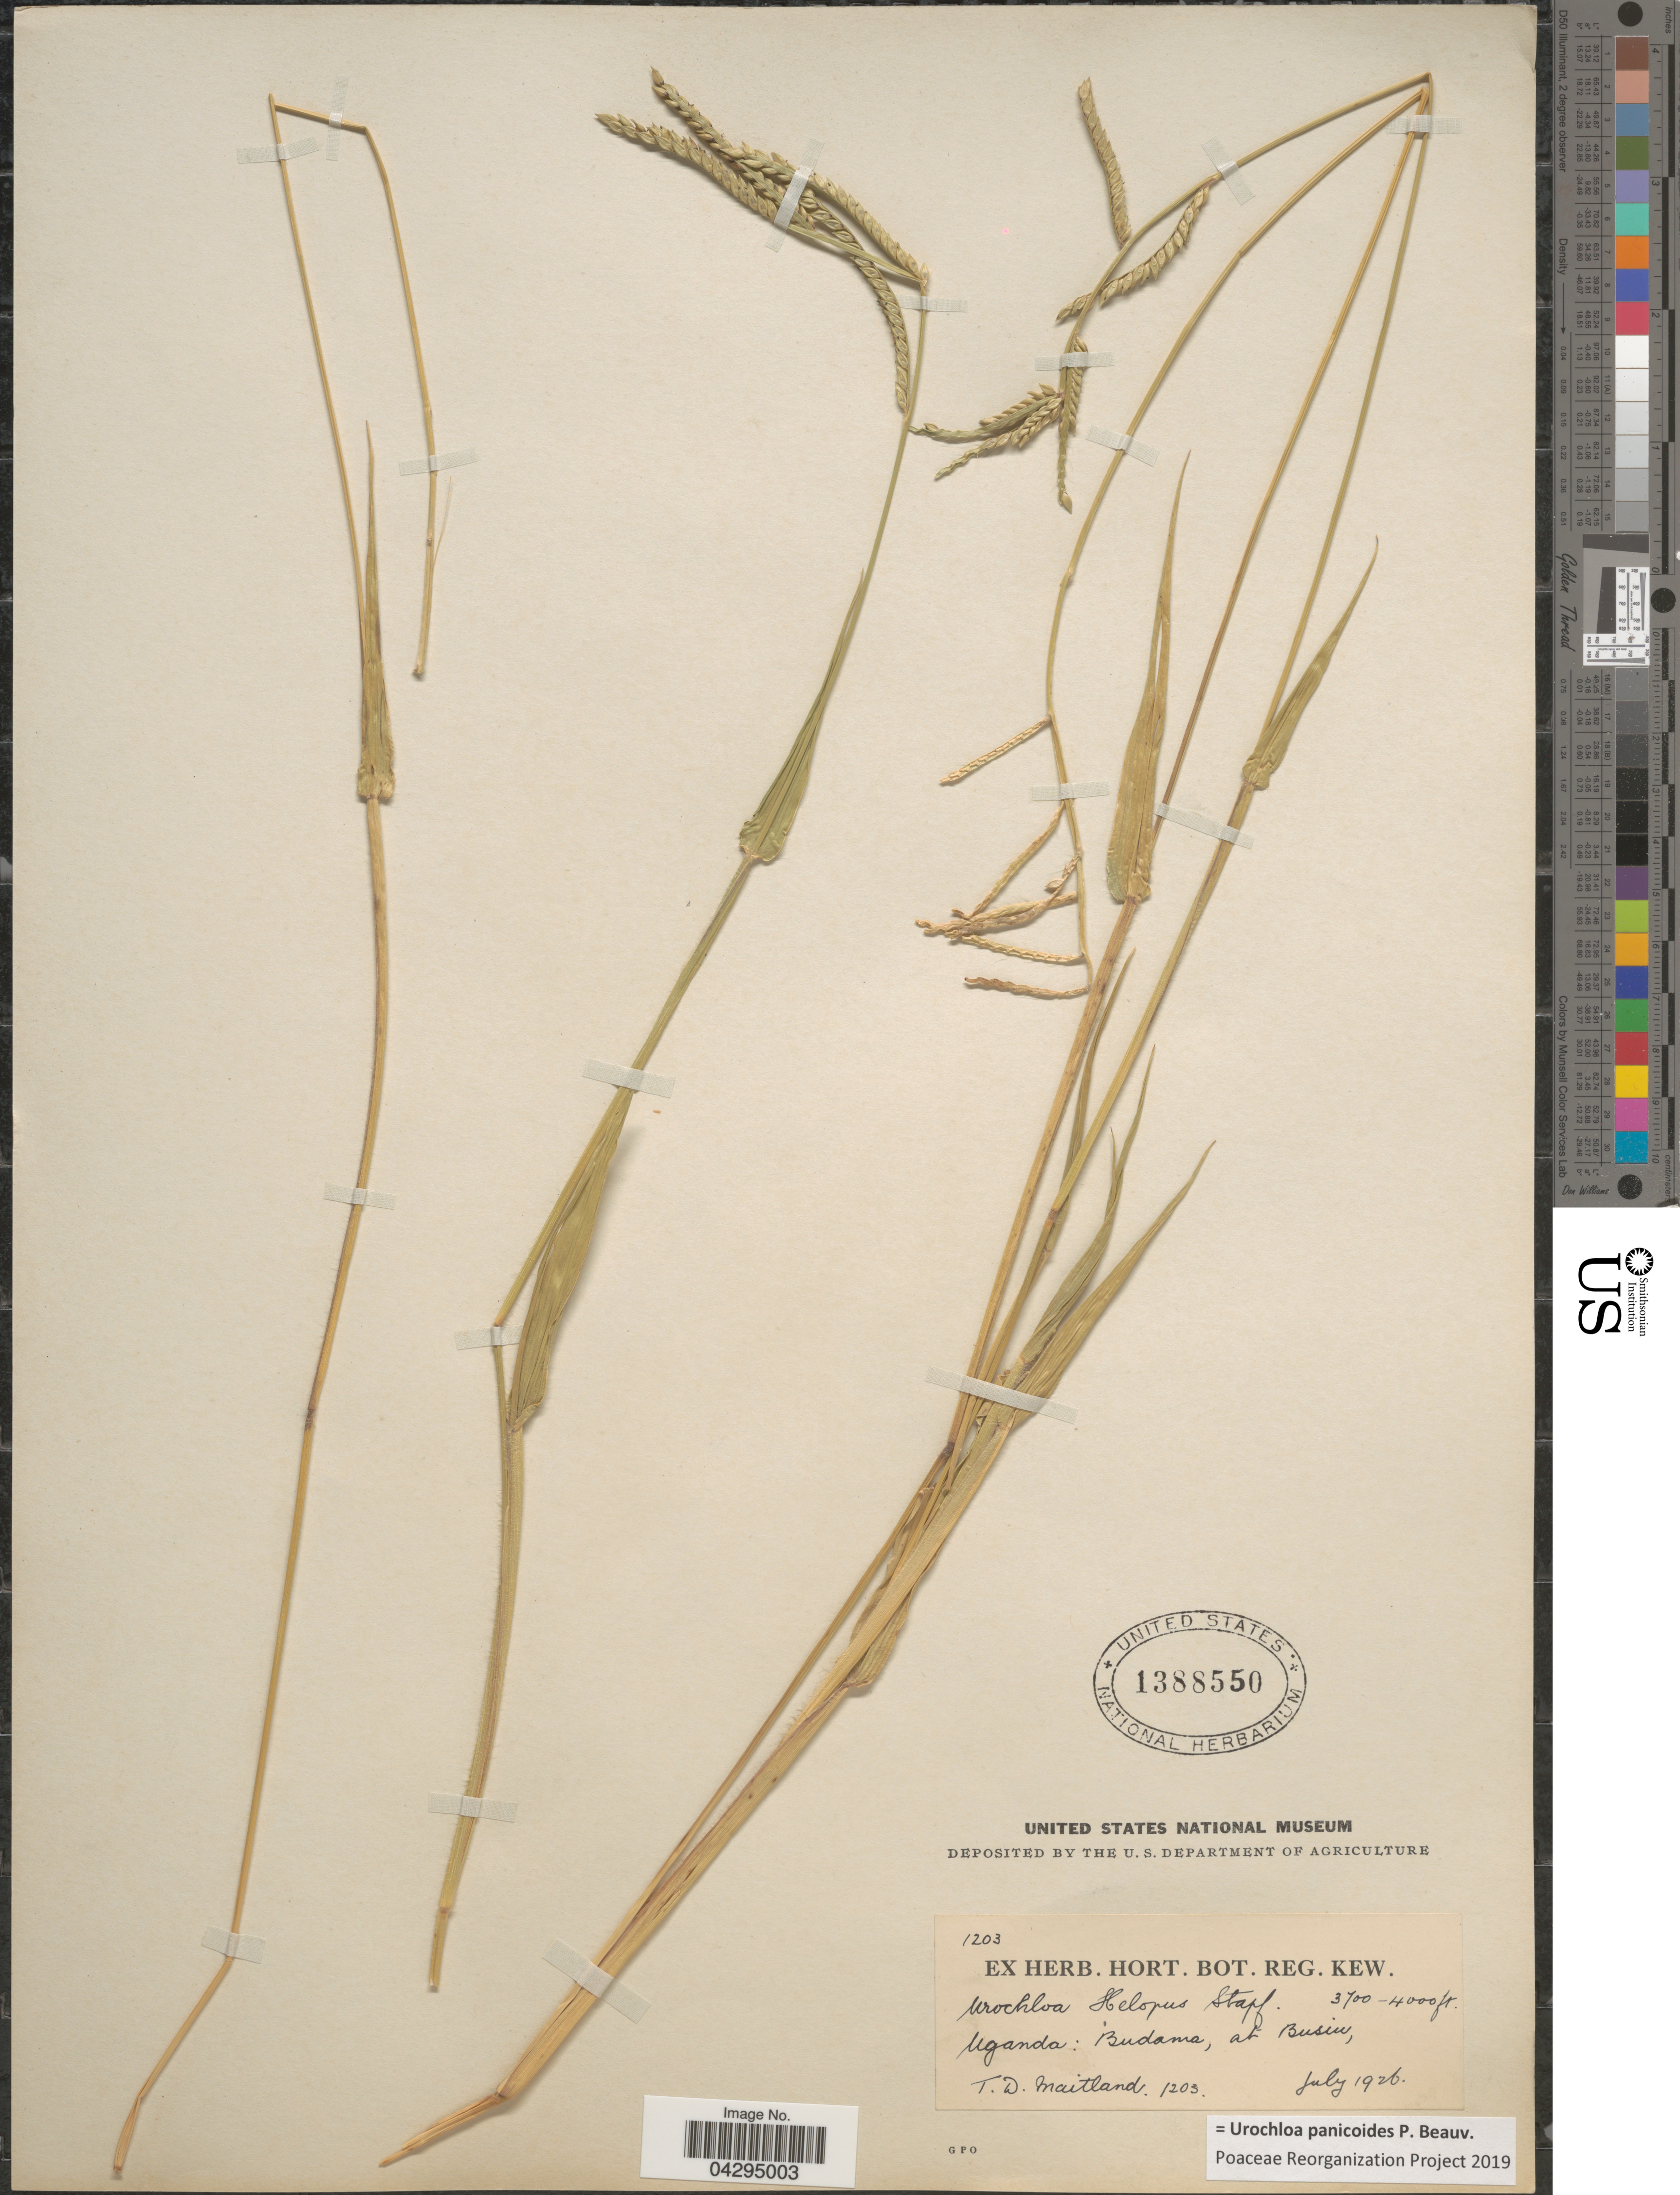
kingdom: Plantae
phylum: Tracheophyta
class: Liliopsida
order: Poales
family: Poaceae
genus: Urochloa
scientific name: Urochloa panicoides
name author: P. Beauv.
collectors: T. Maitland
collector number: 1203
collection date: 1926-07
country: Uganda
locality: Budama, at Busin.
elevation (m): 1128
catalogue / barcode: US 1388550